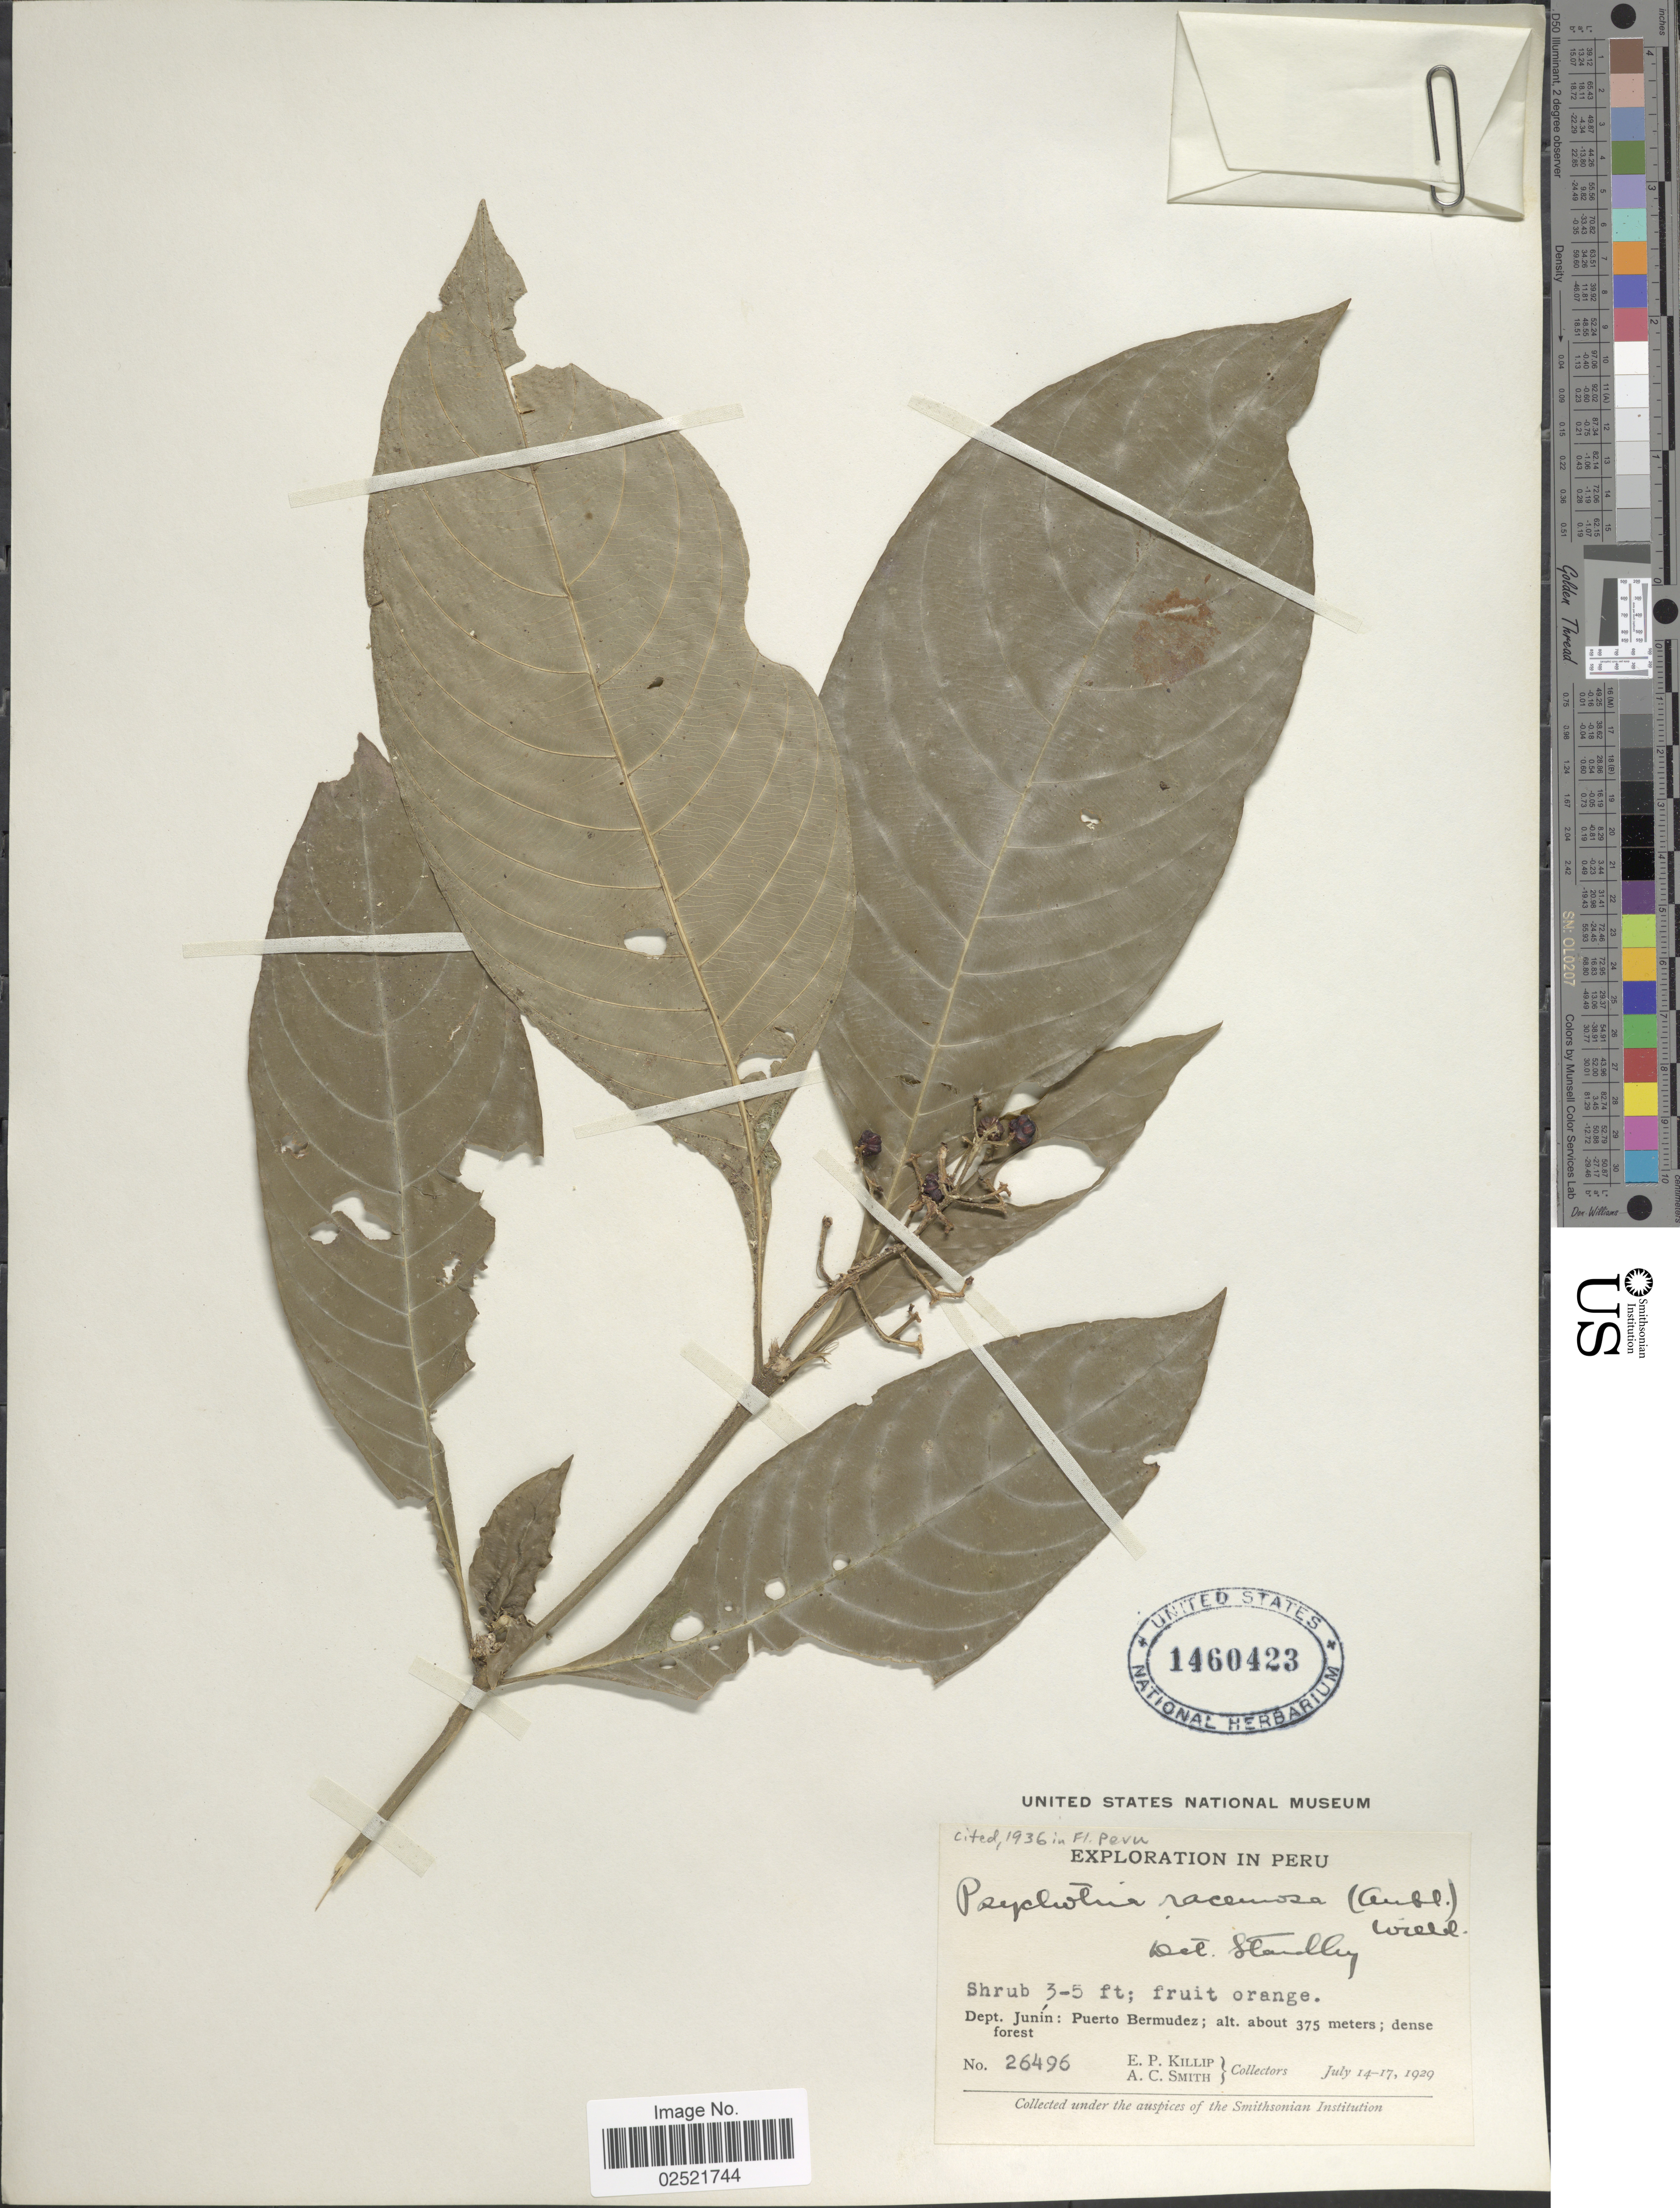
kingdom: Plantae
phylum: Tracheophyta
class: Magnoliopsida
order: Gentianales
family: Rubiaceae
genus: Psychotria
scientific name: Psychotria racemosa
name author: (Aubl.) Raeuschel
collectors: E. P. Killip & A. C. Smith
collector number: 26496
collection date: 1929-07-14/1929-07-17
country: Peru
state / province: Junín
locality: Puerto Bermudez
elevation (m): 375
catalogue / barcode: US 1460423